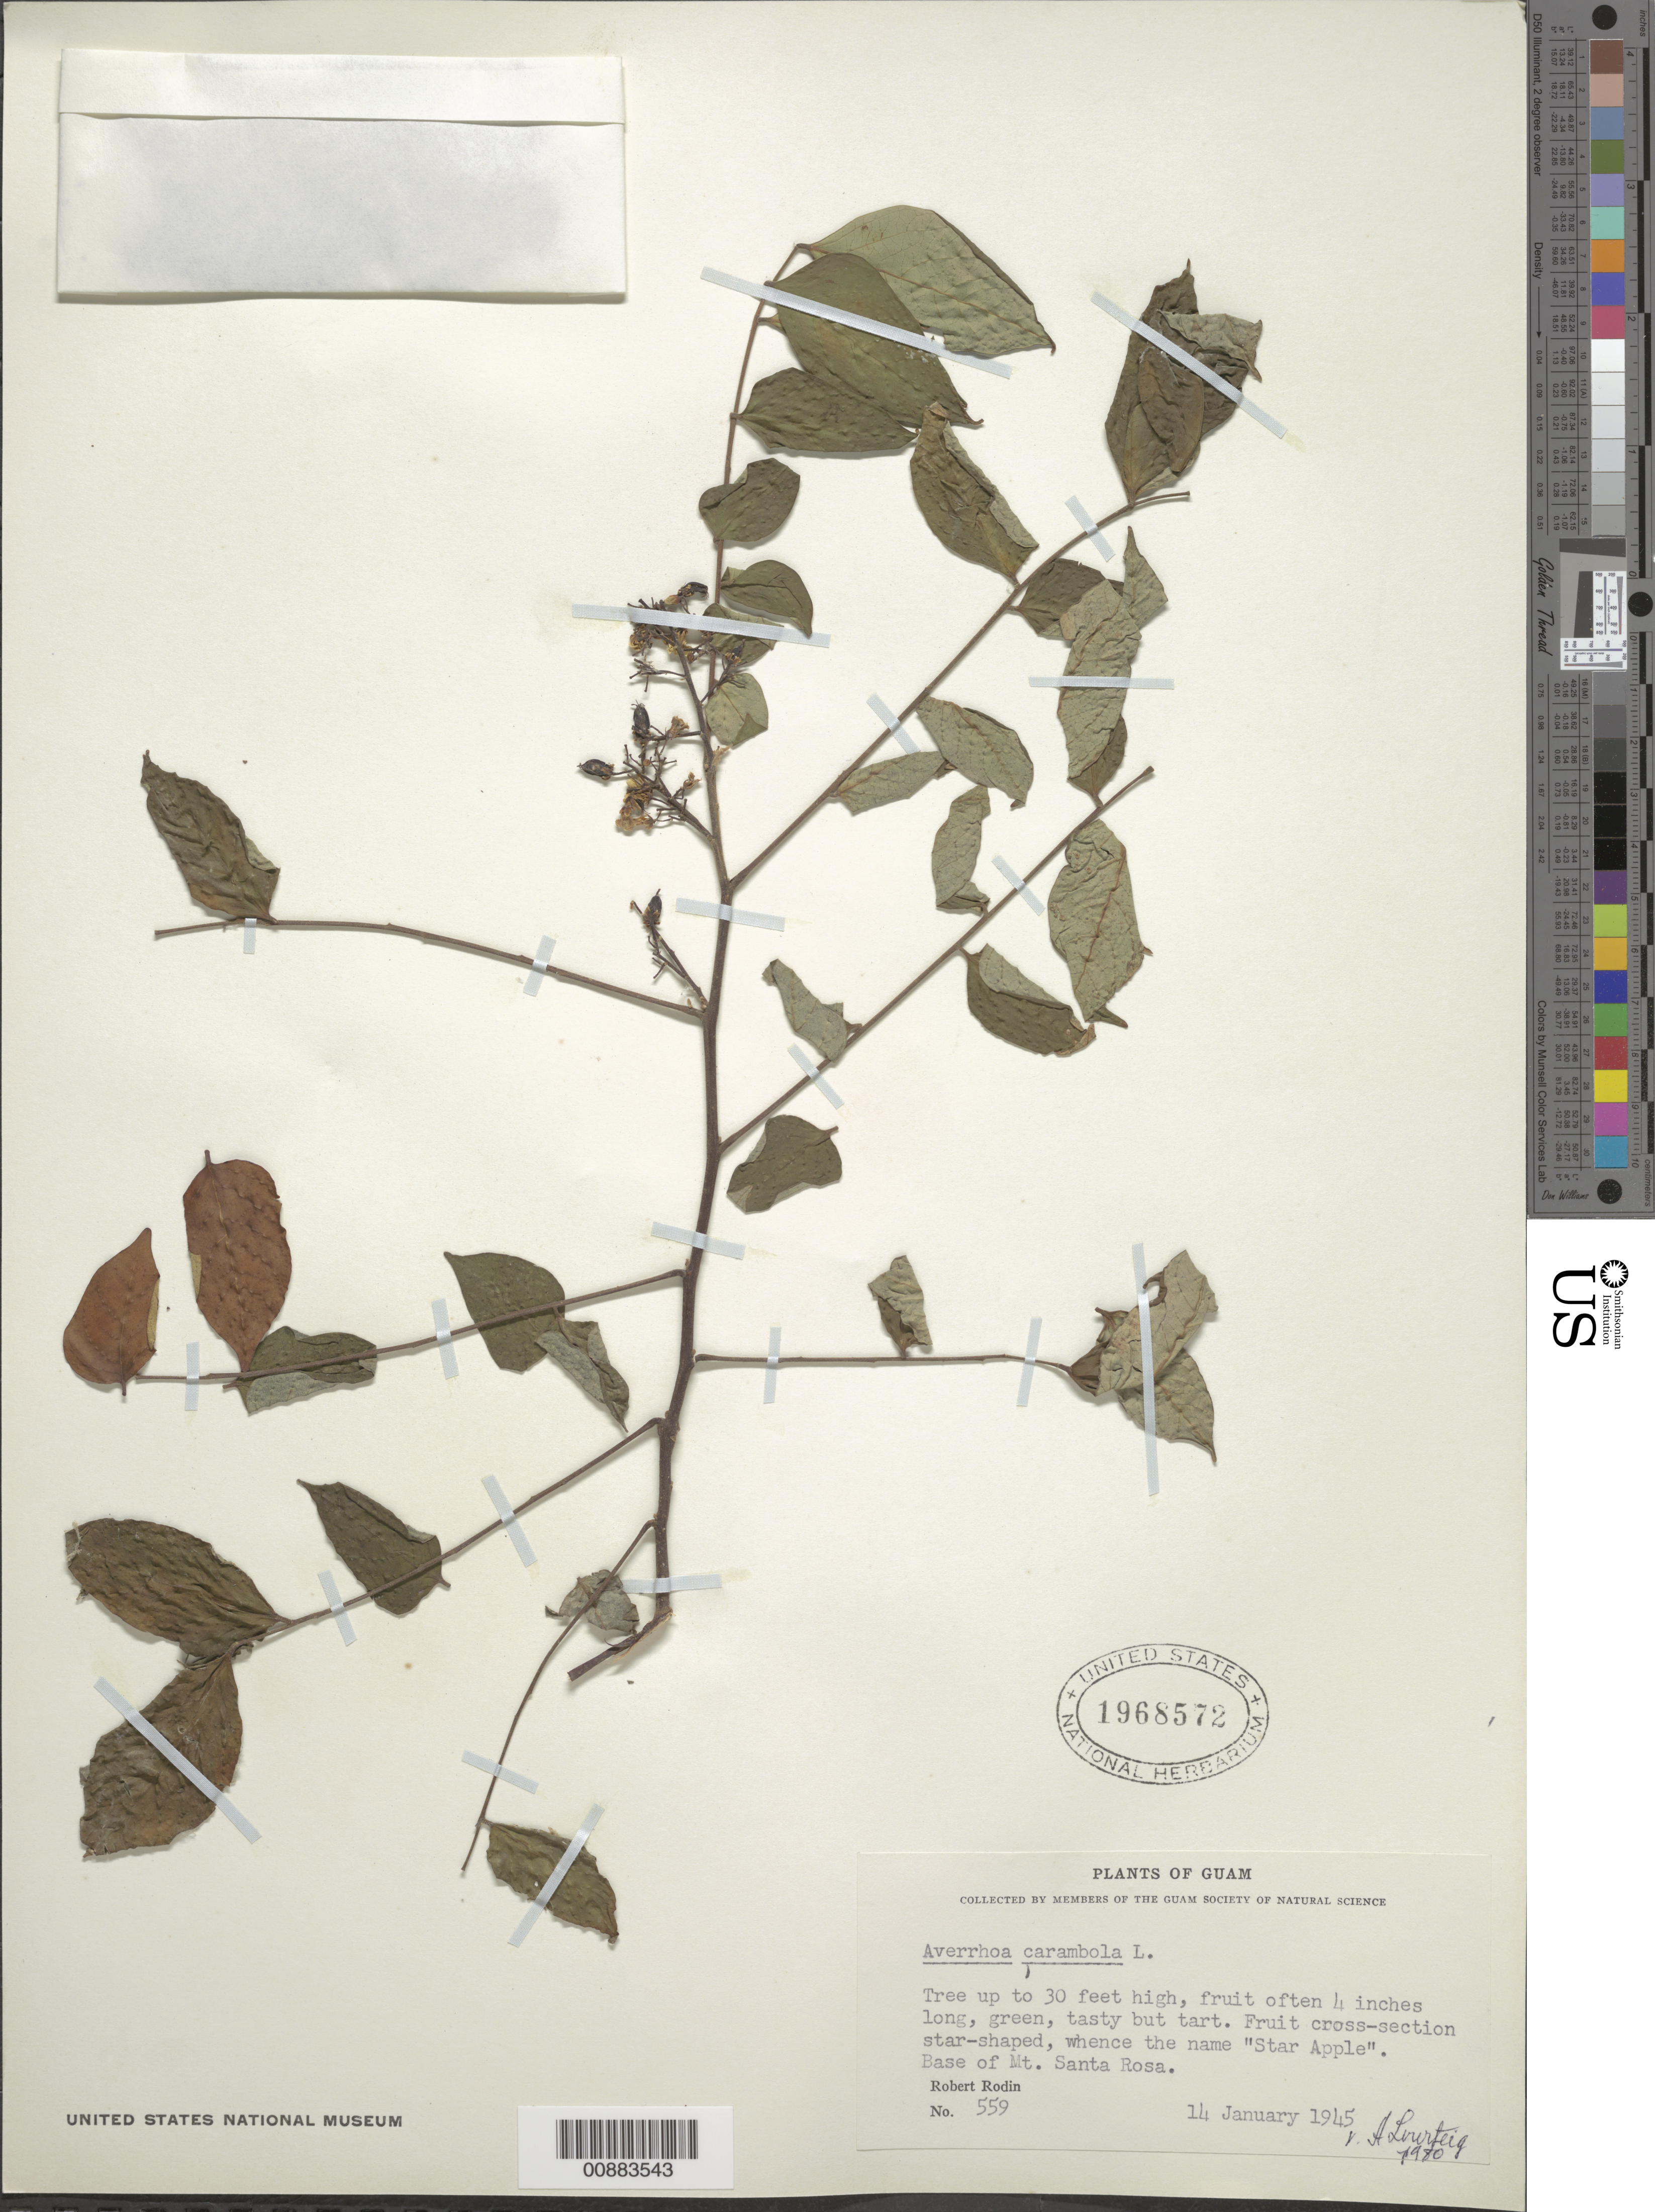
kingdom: Plantae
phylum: Tracheophyta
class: Magnoliopsida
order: Oxalidales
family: Oxalidaceae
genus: Averrhoa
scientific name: Averrhoa carambola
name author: L.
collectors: R. J. Rodin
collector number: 559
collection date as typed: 14 Jan 1945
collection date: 1945-01-14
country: Guam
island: Guam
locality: Base of Mt. Santa Rosa.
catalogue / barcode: US 1968572